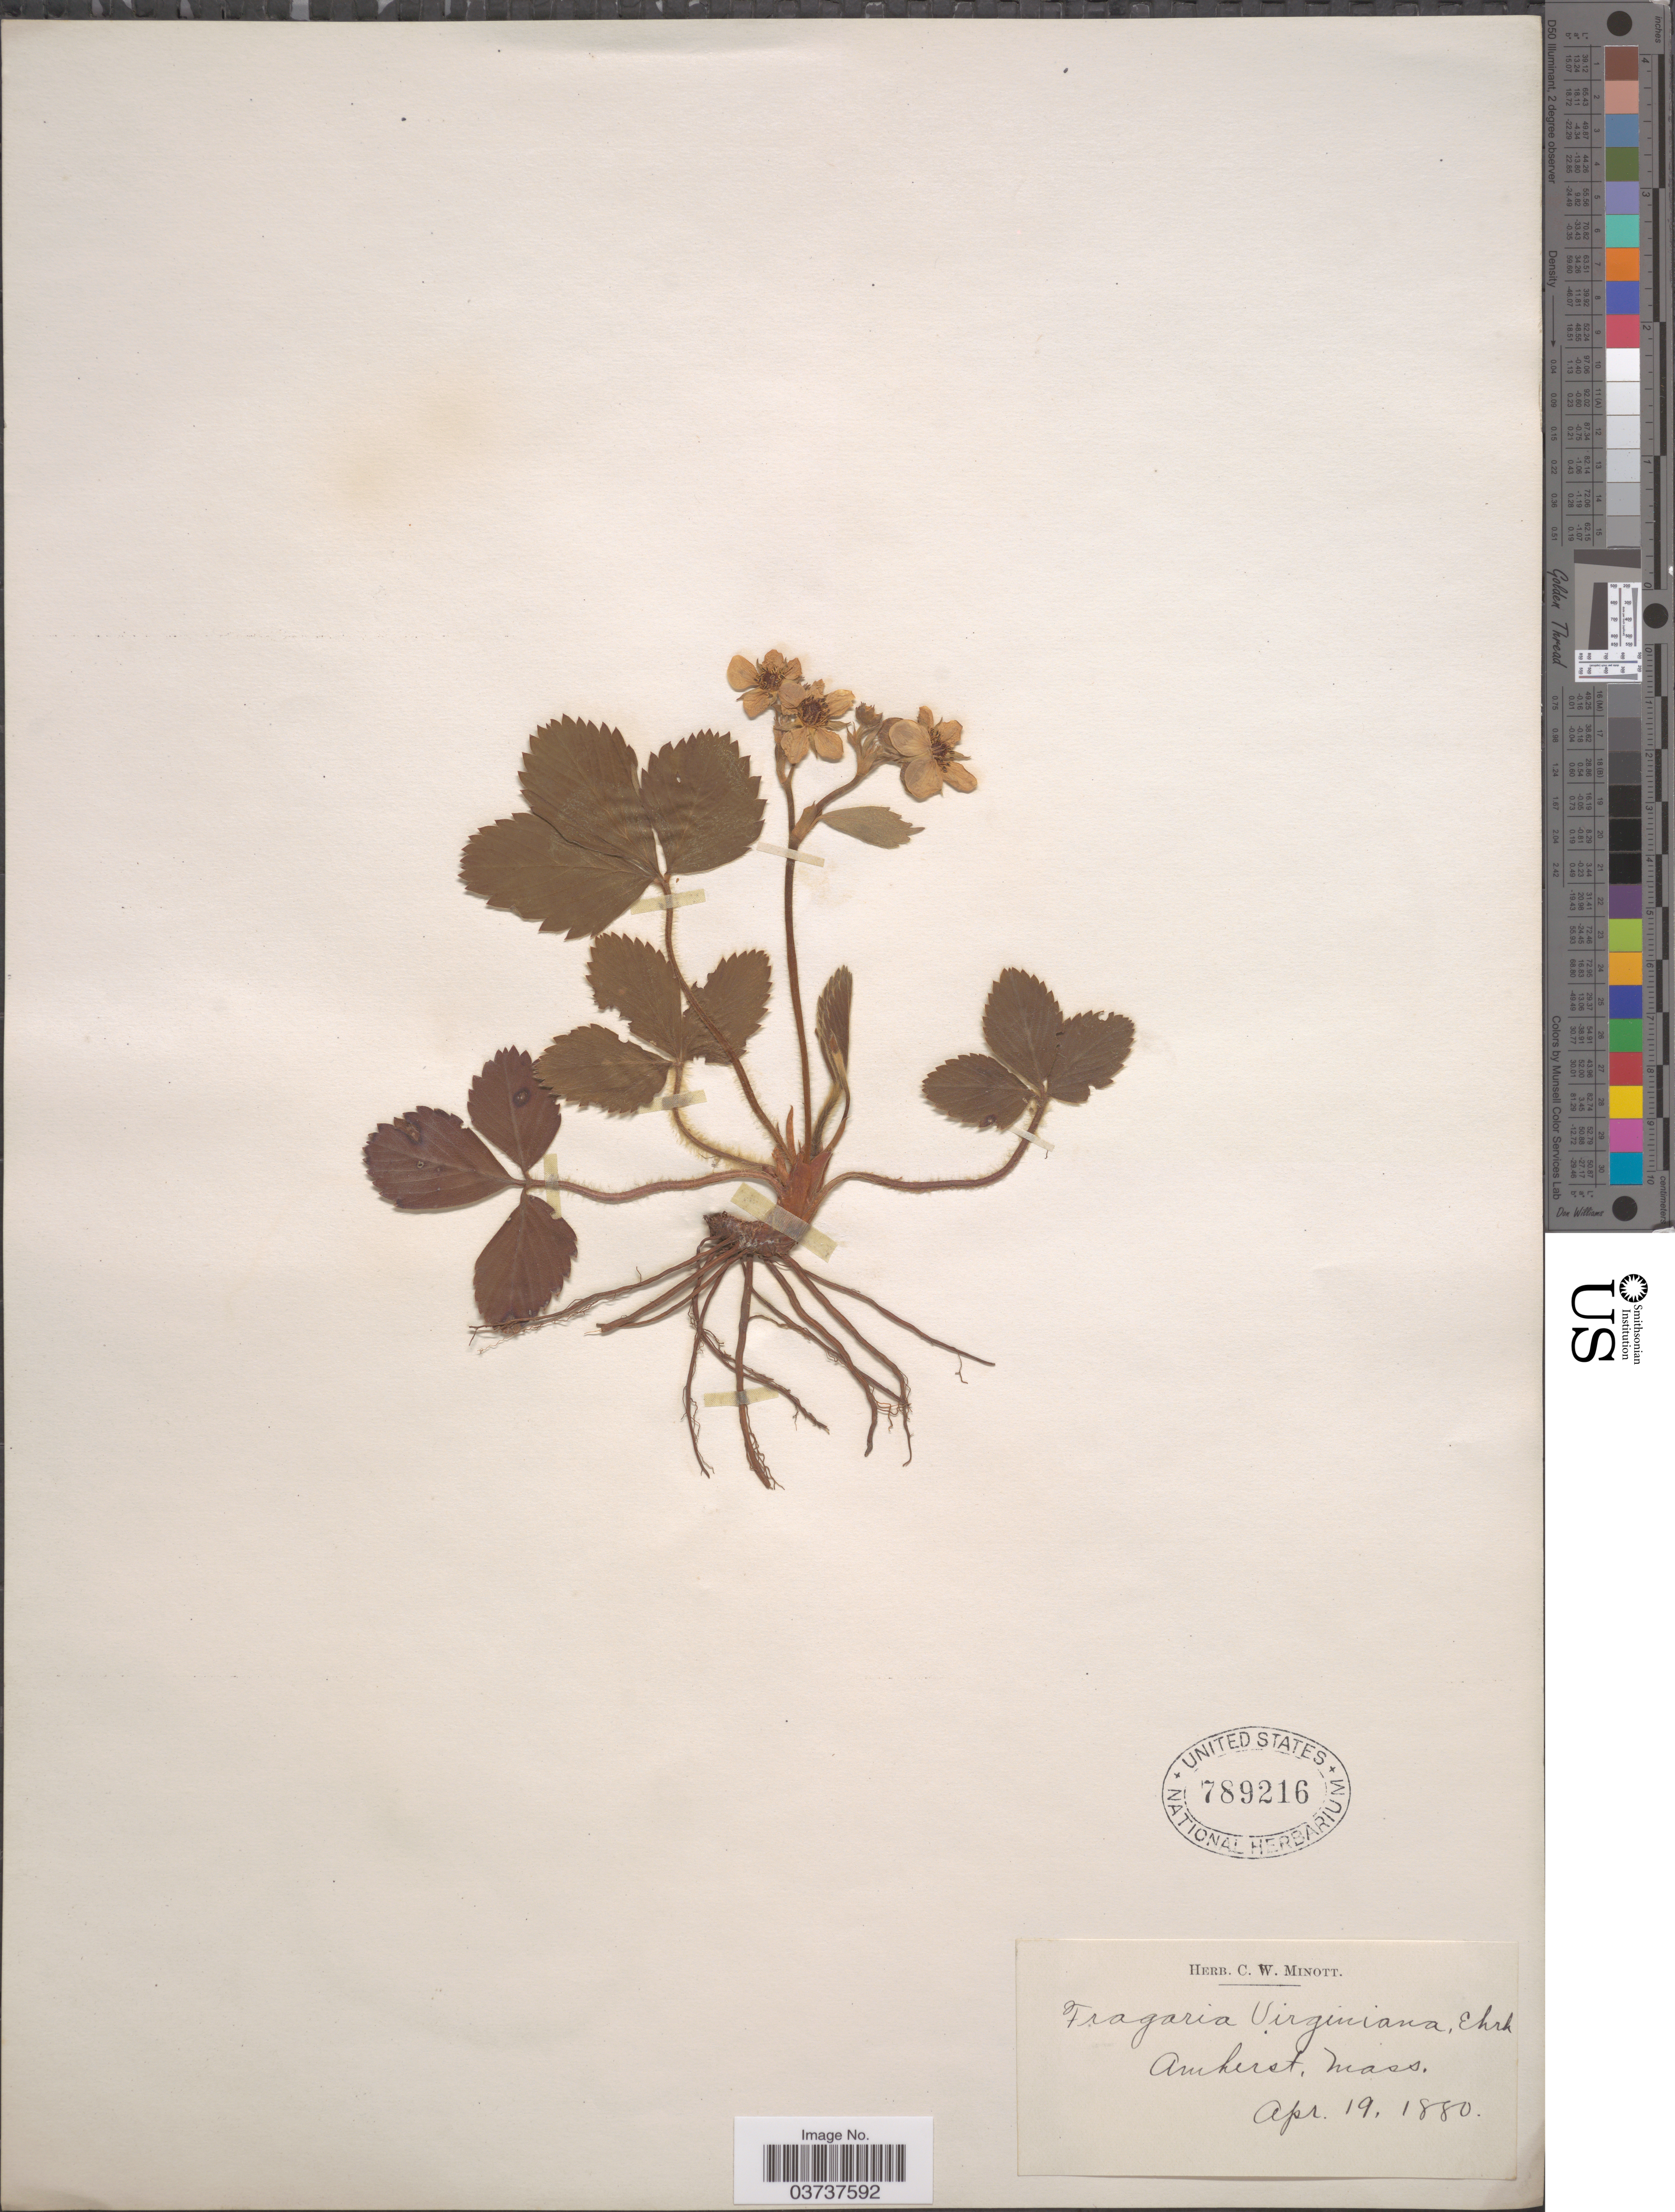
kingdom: Plantae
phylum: Tracheophyta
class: Magnoliopsida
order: Rosales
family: Rosaceae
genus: Fragaria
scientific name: Fragaria virginiana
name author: Mill.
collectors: ex herb. C. W. Minott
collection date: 1880-04-19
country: United States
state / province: Massachusetts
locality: Amherst.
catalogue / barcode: US 789216